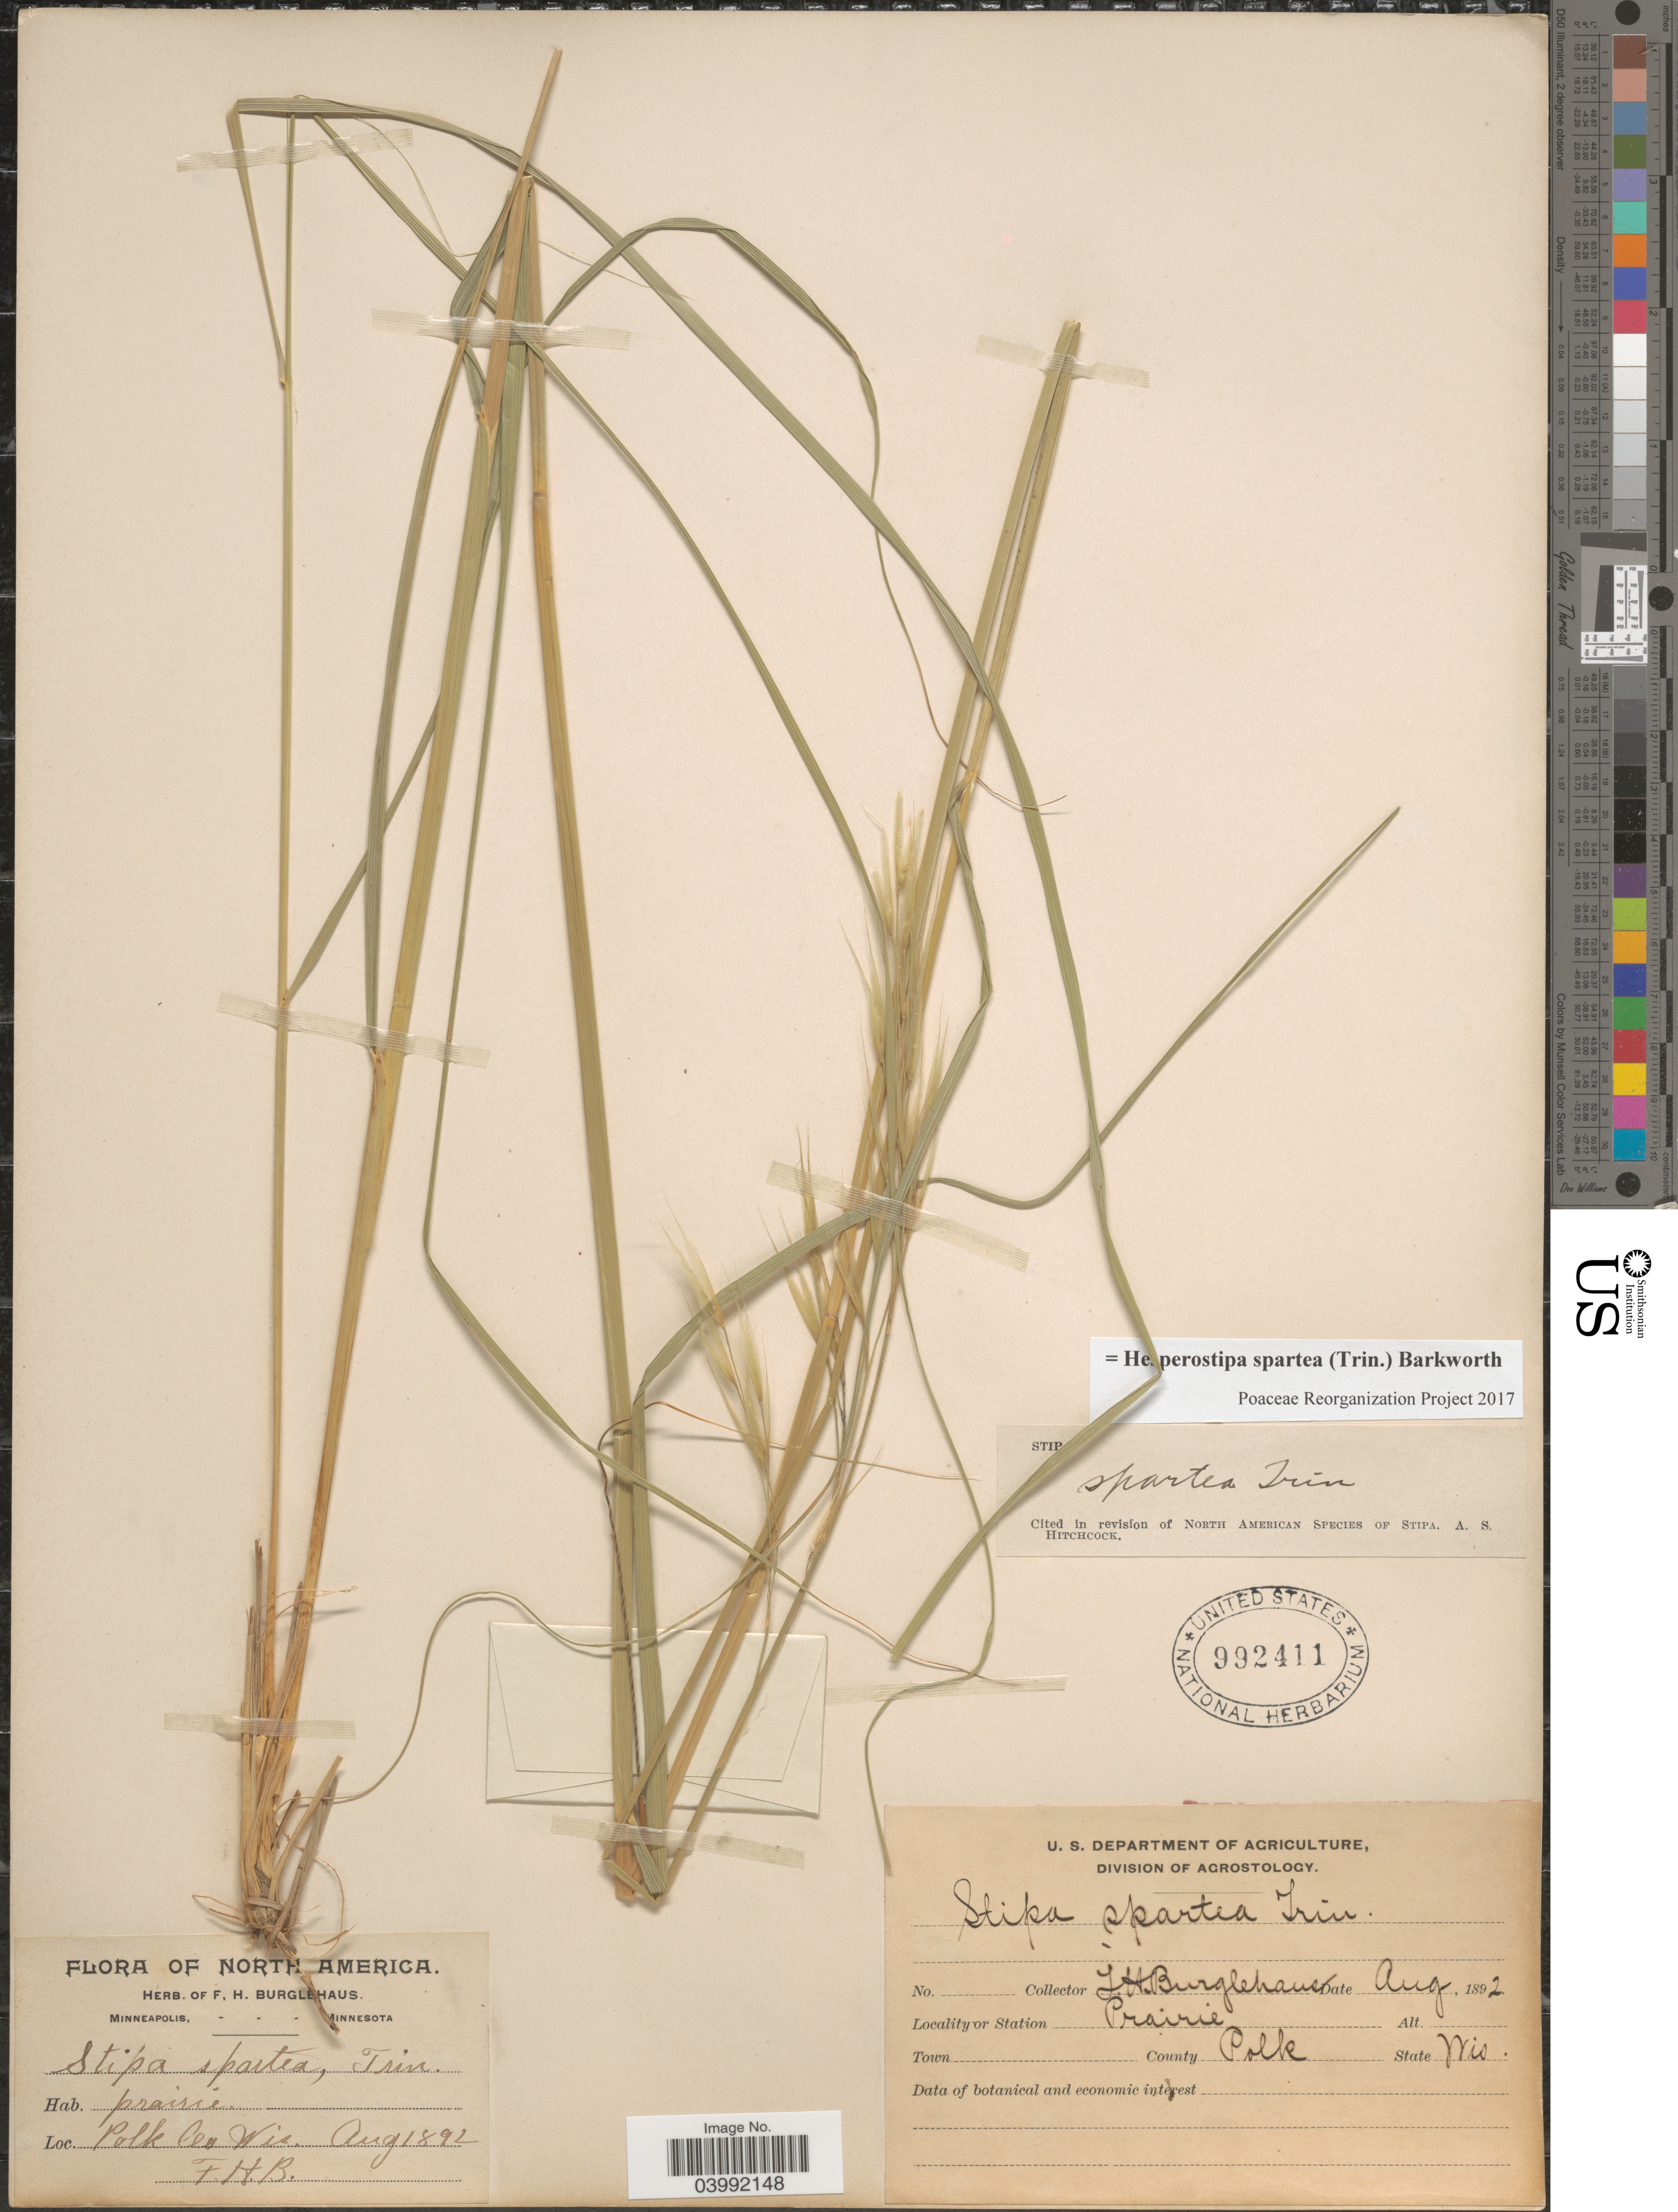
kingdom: Plantae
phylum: Tracheophyta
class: Liliopsida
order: Poales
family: Poaceae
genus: Hesperostipa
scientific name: Hesperostipa spartea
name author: (Trin.) Barkworth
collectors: F. Burglehaus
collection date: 1892-08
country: United States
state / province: Wisconsin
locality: Prairie. County Polk.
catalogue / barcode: US 992411